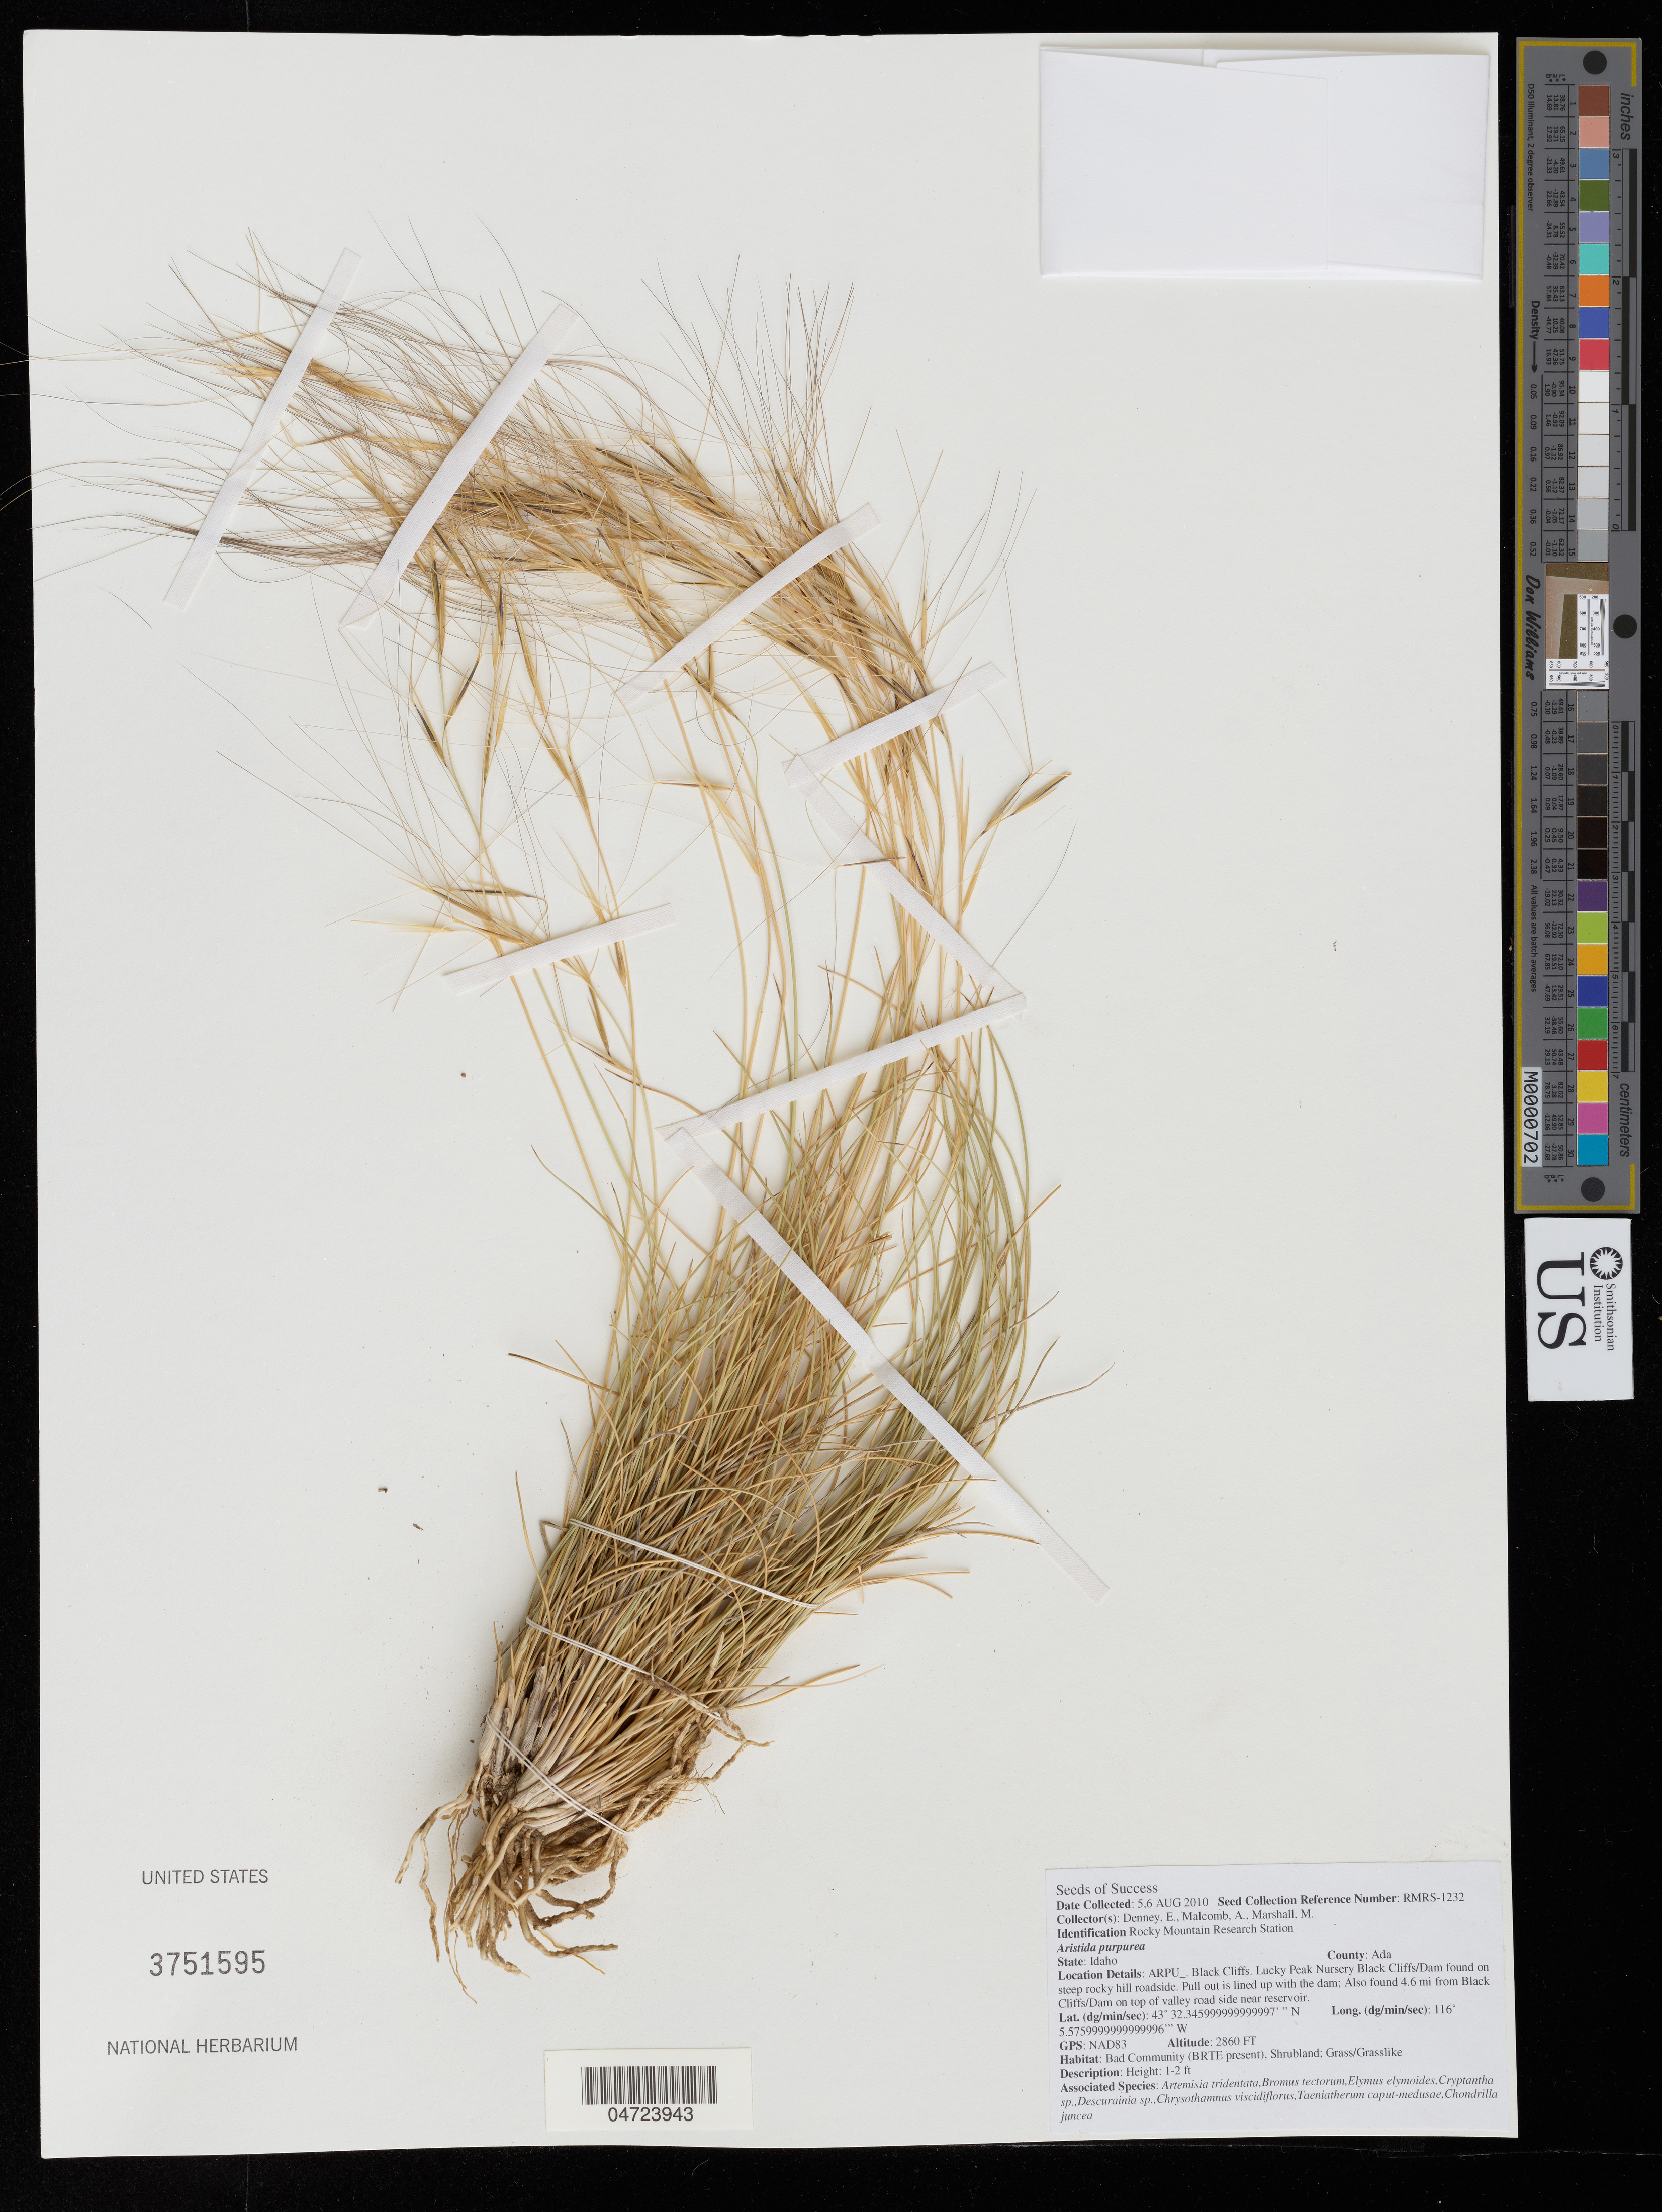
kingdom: Plantae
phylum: Tracheophyta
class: Liliopsida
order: Poales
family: Poaceae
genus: Aristida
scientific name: Aristida purpurea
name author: Nutt.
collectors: E. Denney, A. Malcomb & M. Marshall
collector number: RMRS-1232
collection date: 2010-08-05/2010-08-06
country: United States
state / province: Idaho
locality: County: Ada. ARPU_. Black Cliffs. Lucky Peak Nursery Black Cliffs/Dam found on steep rocky hill roadside. Pull out is lined up with the dam; Also found 4.6 mi from Black Cliffs/Dam on top of valley road side near reservoir.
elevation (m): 872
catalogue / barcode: US 3751595